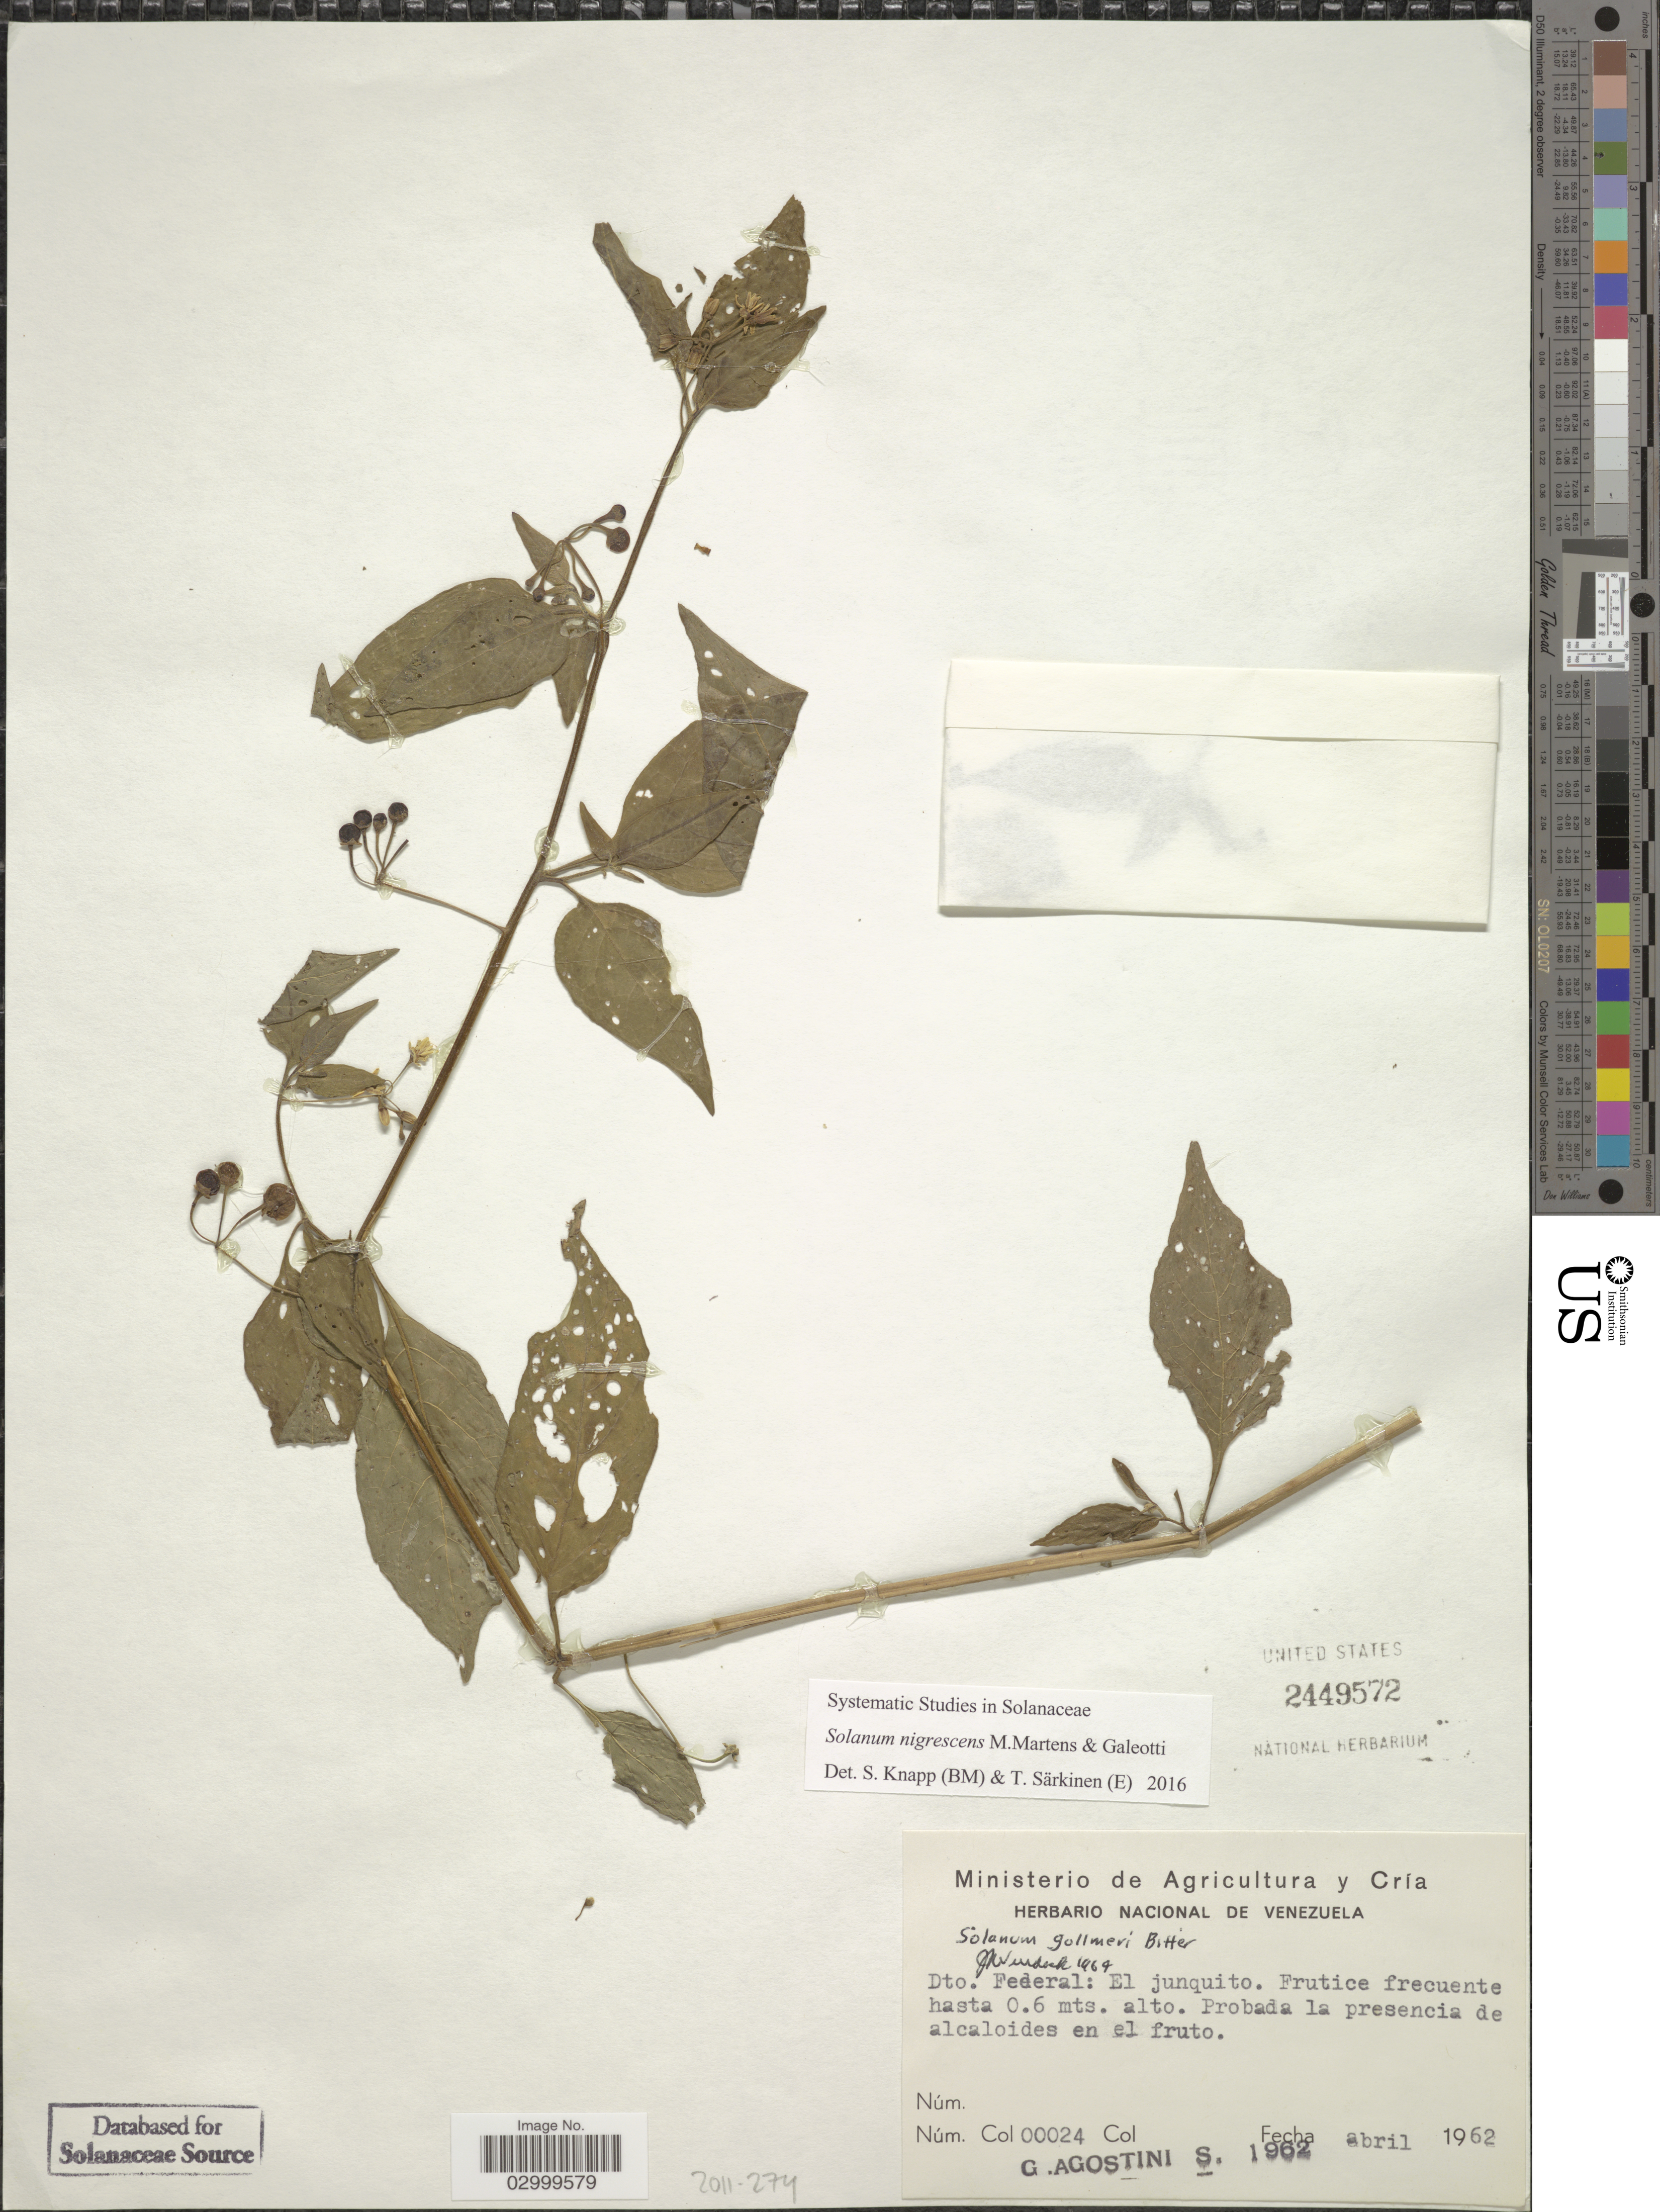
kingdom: Plantae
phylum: Tracheophyta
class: Magnoliopsida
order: Solanales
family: Solanaceae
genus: Solanum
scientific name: Solanum nigrescens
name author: M. Martens & Galeotti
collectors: G. Agostini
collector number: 00024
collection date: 1962-04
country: Venezuela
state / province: Distrito Federal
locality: Dto. Federal: En junquito.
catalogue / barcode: US 2449572